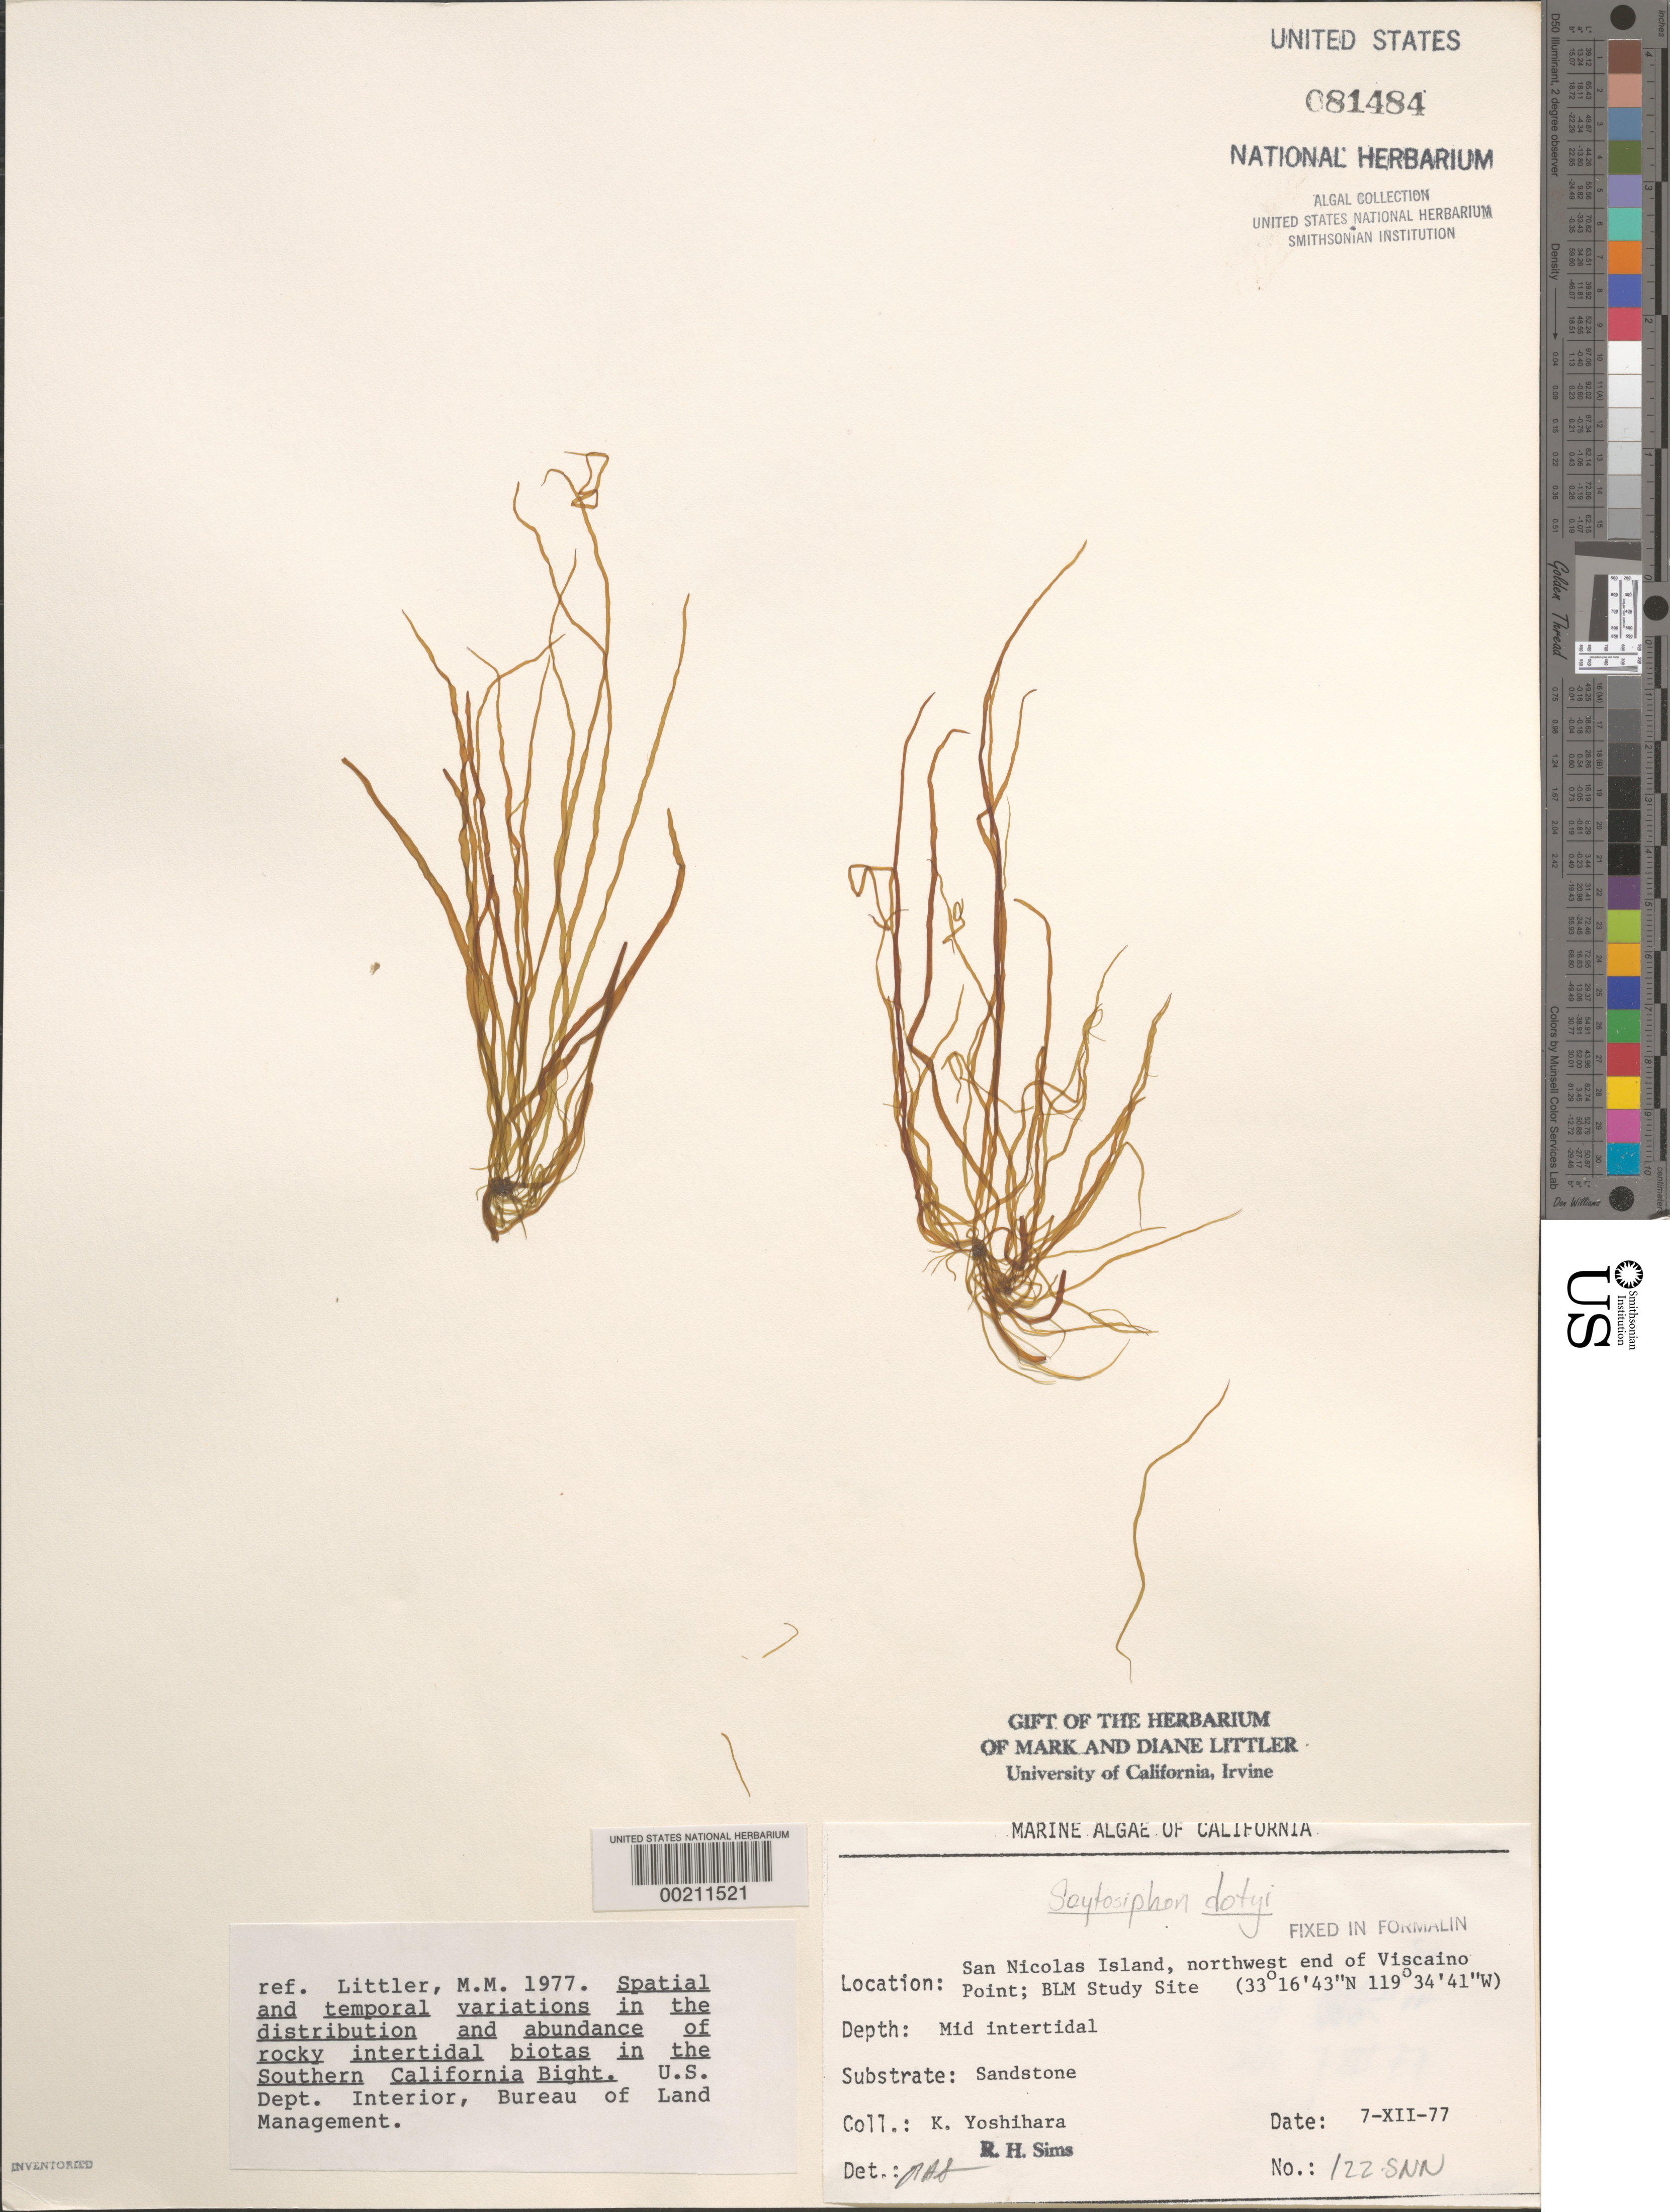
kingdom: Chromista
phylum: Ochrophyta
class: Phaeophyceae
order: Scytosiphonales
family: Scytosiphonaceae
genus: Scytosiphon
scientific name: Scytosiphon dotyi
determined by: Sims, Robert H.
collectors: K. Yoshihara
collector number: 122-snn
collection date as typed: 07 Dec 1977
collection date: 1977-12-07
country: United States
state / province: California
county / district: Ventura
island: San Nicolas Island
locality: Northwest end of Vizcaino Point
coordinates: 33 16'43"N, 119 16'41"W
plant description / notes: BLM-SOCALBIGHT Rocky Intertidal Survey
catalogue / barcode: US 81484